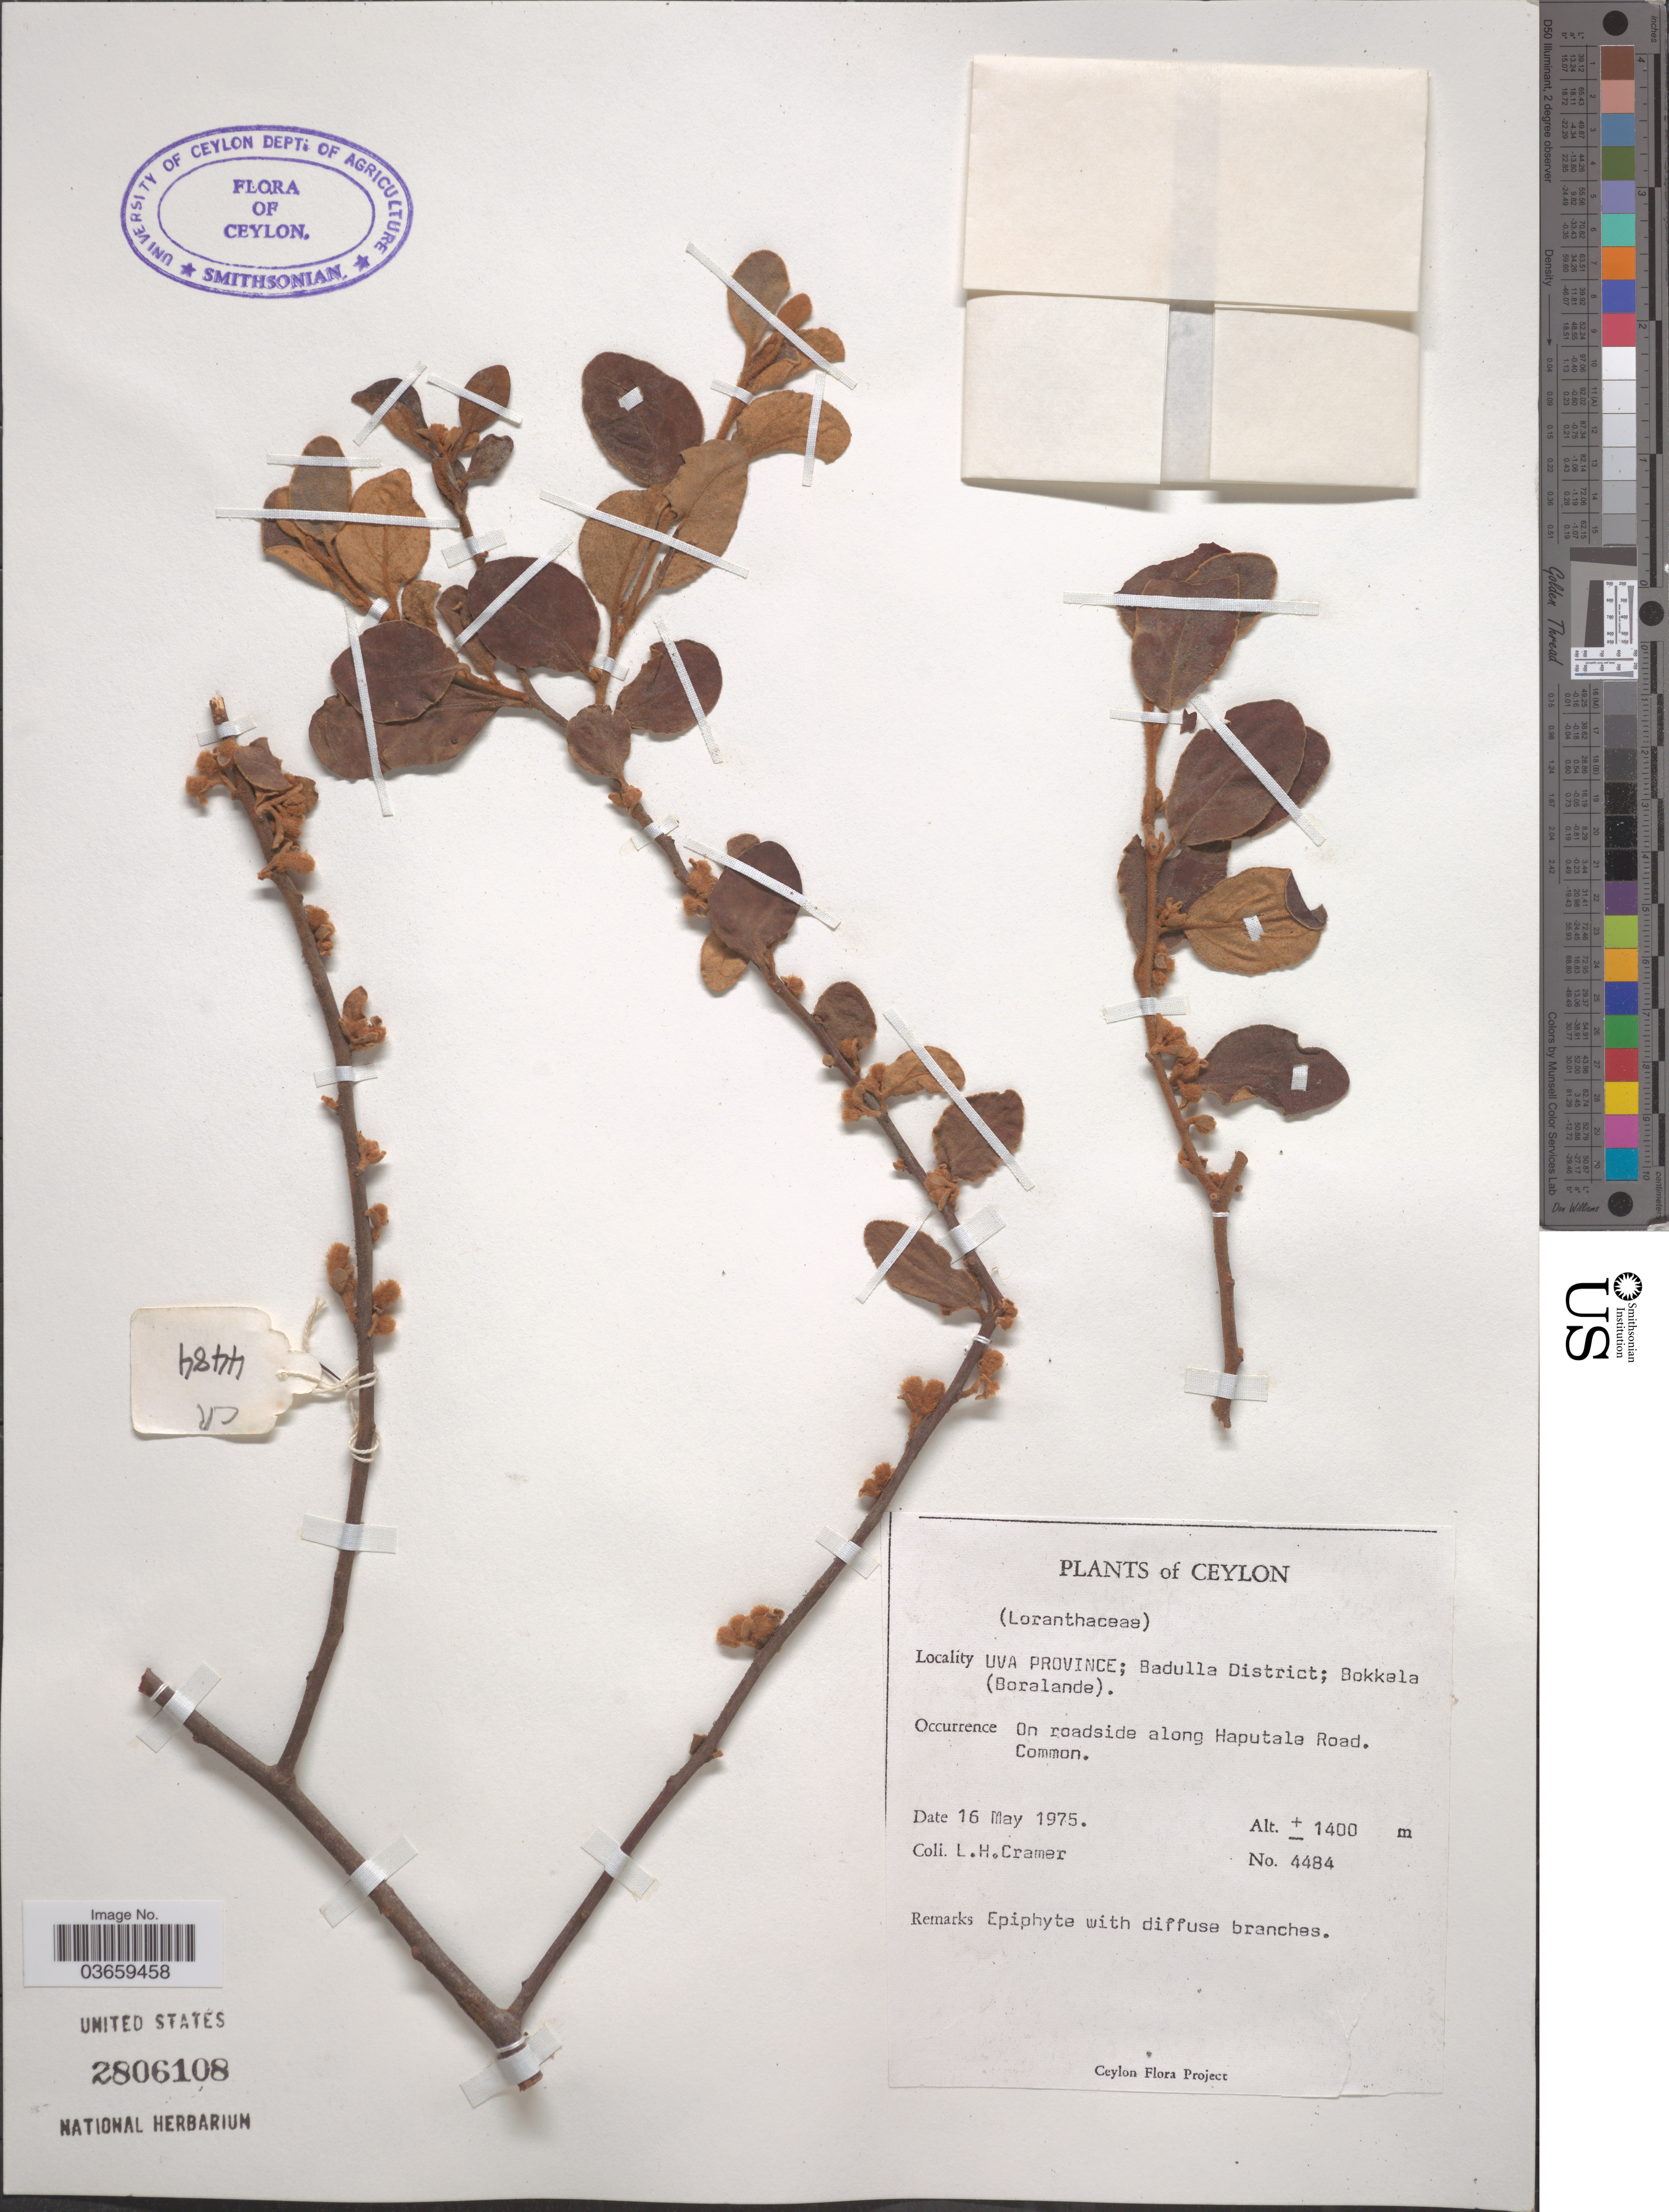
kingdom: Plantae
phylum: Tracheophyta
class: Magnoliopsida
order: Santalales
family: Loranthaceae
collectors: L. H. Cramer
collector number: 4484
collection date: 1975-05-16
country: Sri Lanka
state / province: Uva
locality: Ceylon. Badulla District; Bokkela (Boralande). On roadside along Haputale Road.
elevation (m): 1400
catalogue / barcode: US 2806108